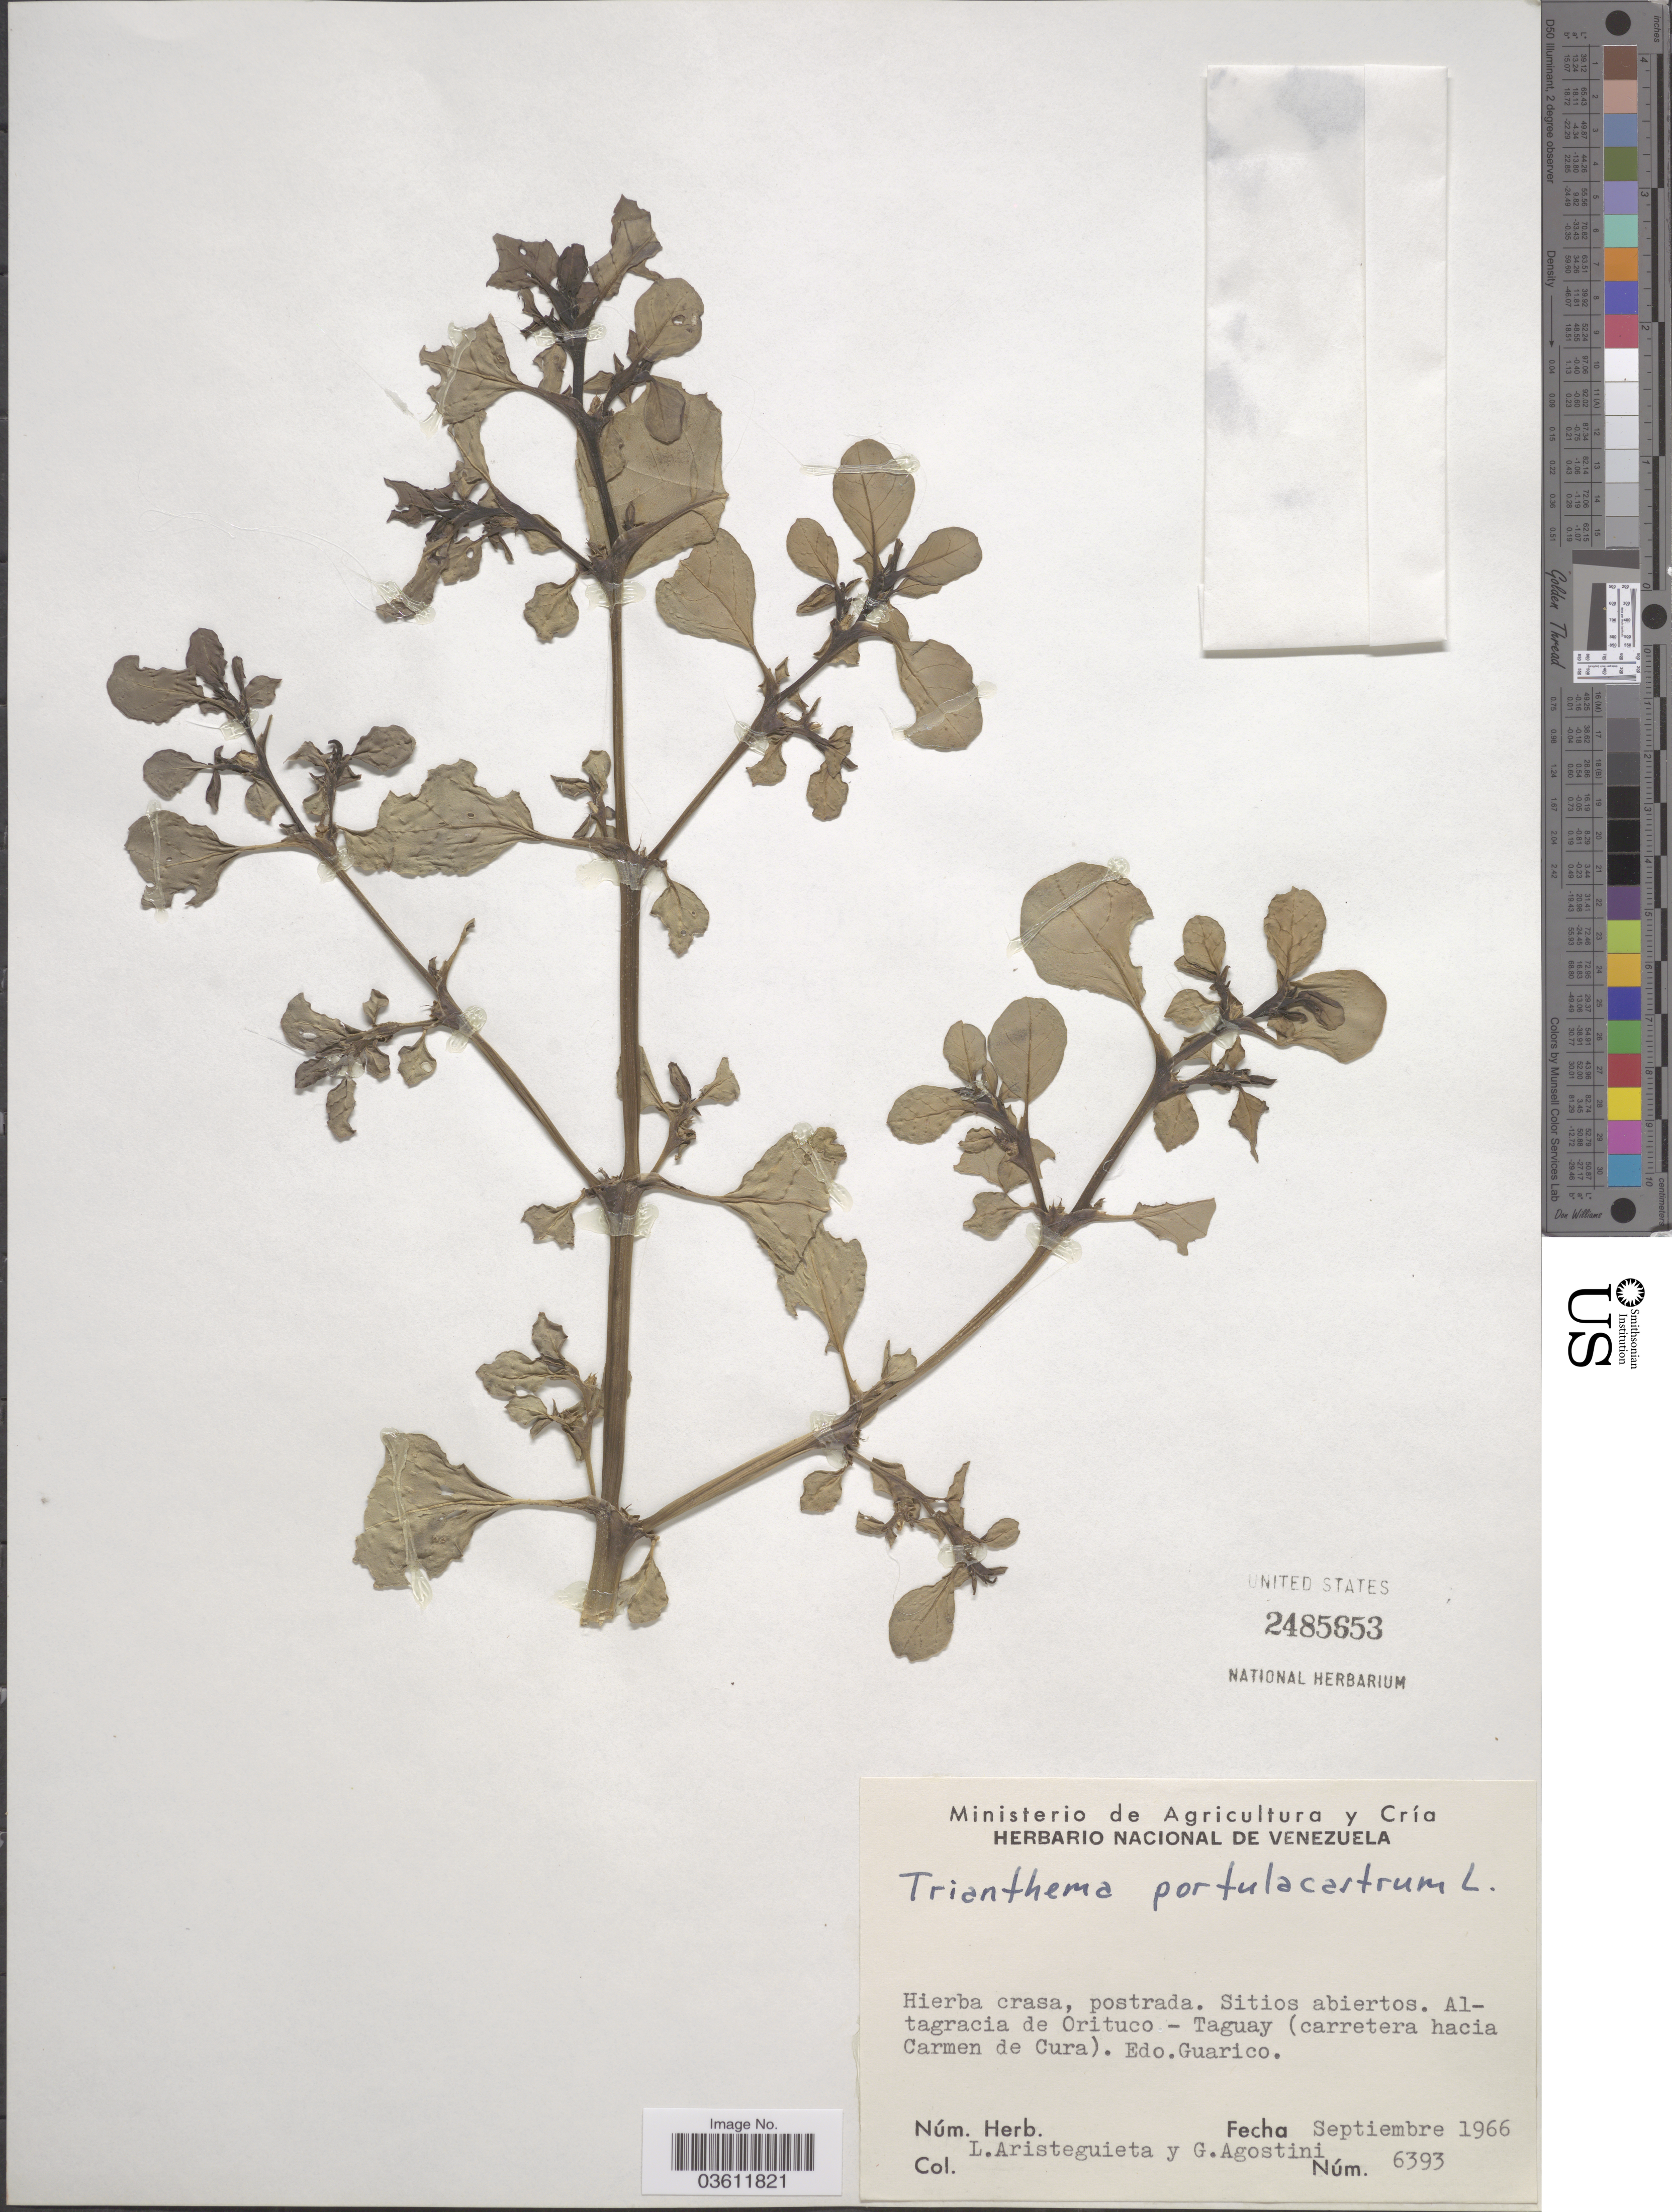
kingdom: Plantae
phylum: Tracheophyta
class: Magnoliopsida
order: Caryophyllales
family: Aizoaceae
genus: Trianthema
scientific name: Trianthema portulacastrum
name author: L.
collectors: L. Aristeguieta & G. Agostini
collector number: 6393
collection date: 1966-09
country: Venezuela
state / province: Guárico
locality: Altagracia de Orituco - Taguay (carretera hacia Carmen de Cura).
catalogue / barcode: US 2485653